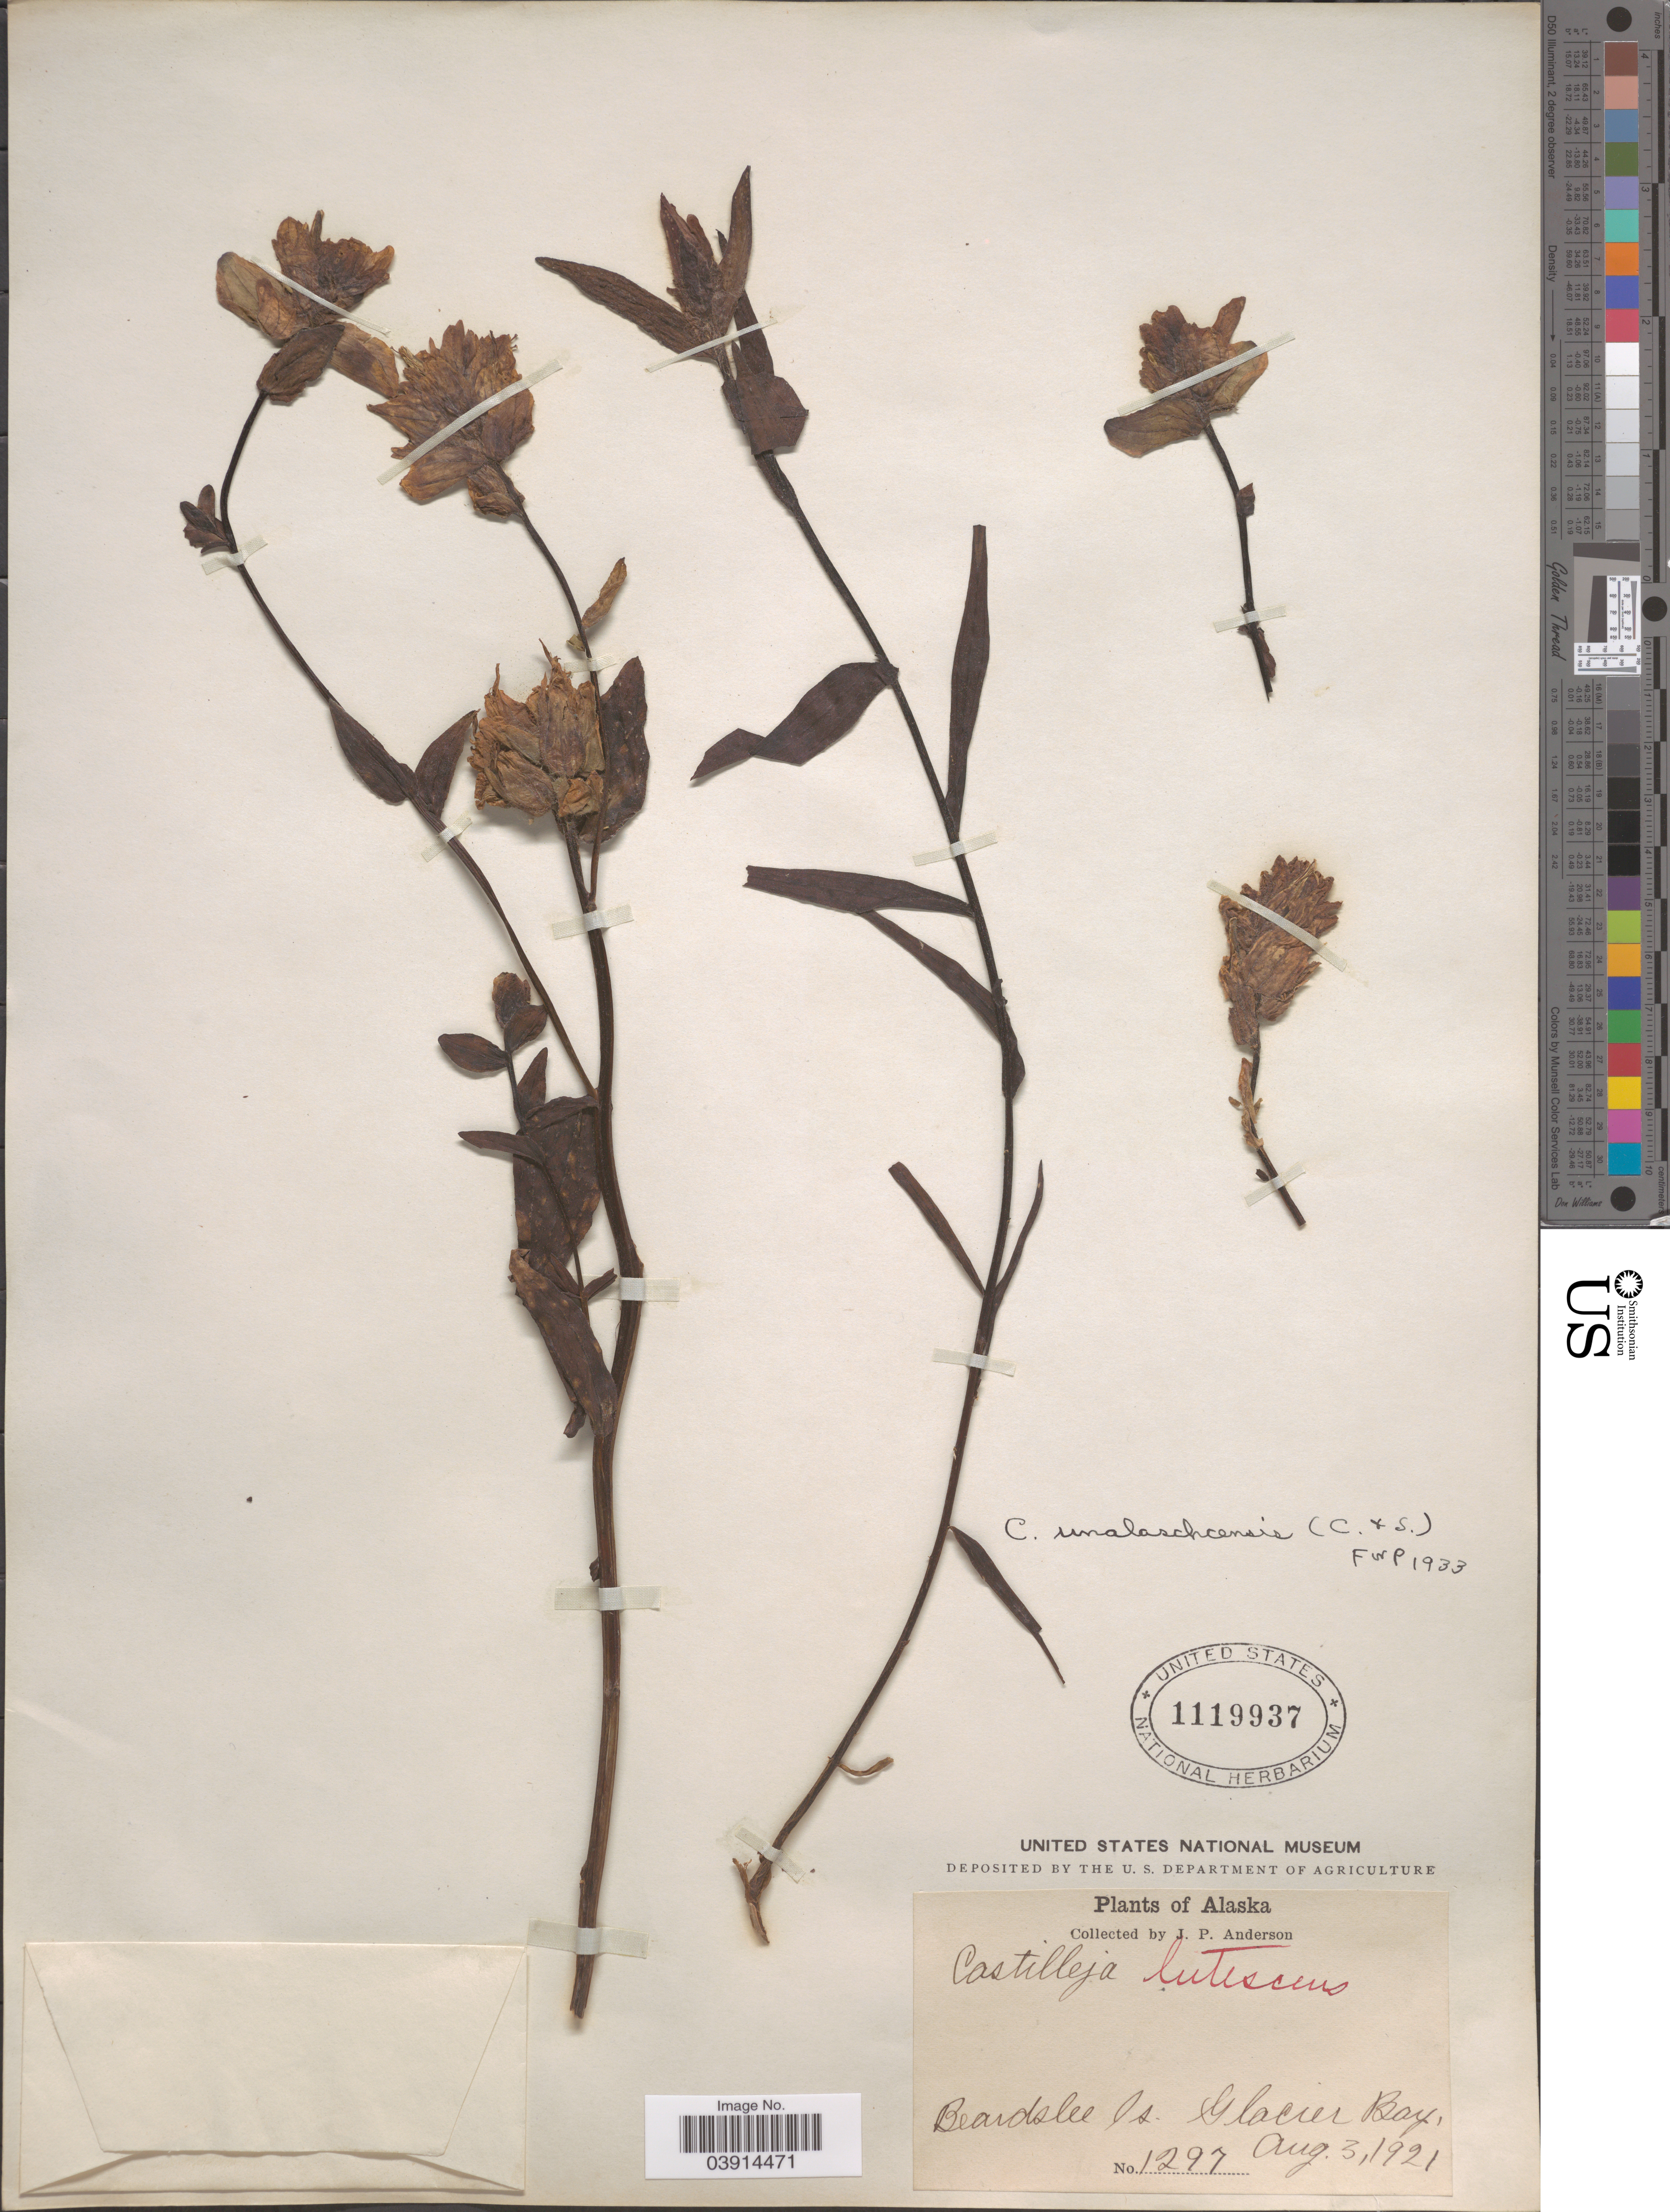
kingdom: Plantae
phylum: Tracheophyta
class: Magnoliopsida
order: Lamiales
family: Orobanchaceae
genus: Castilleja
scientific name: Castilleja unalaschcensis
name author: (Cham. & Schltdl.) Malte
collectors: J. P. Anderson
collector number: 1297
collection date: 1921-08-03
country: United States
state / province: Alaska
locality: Beardslee Is., Glacier Bay.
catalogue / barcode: US 1119937